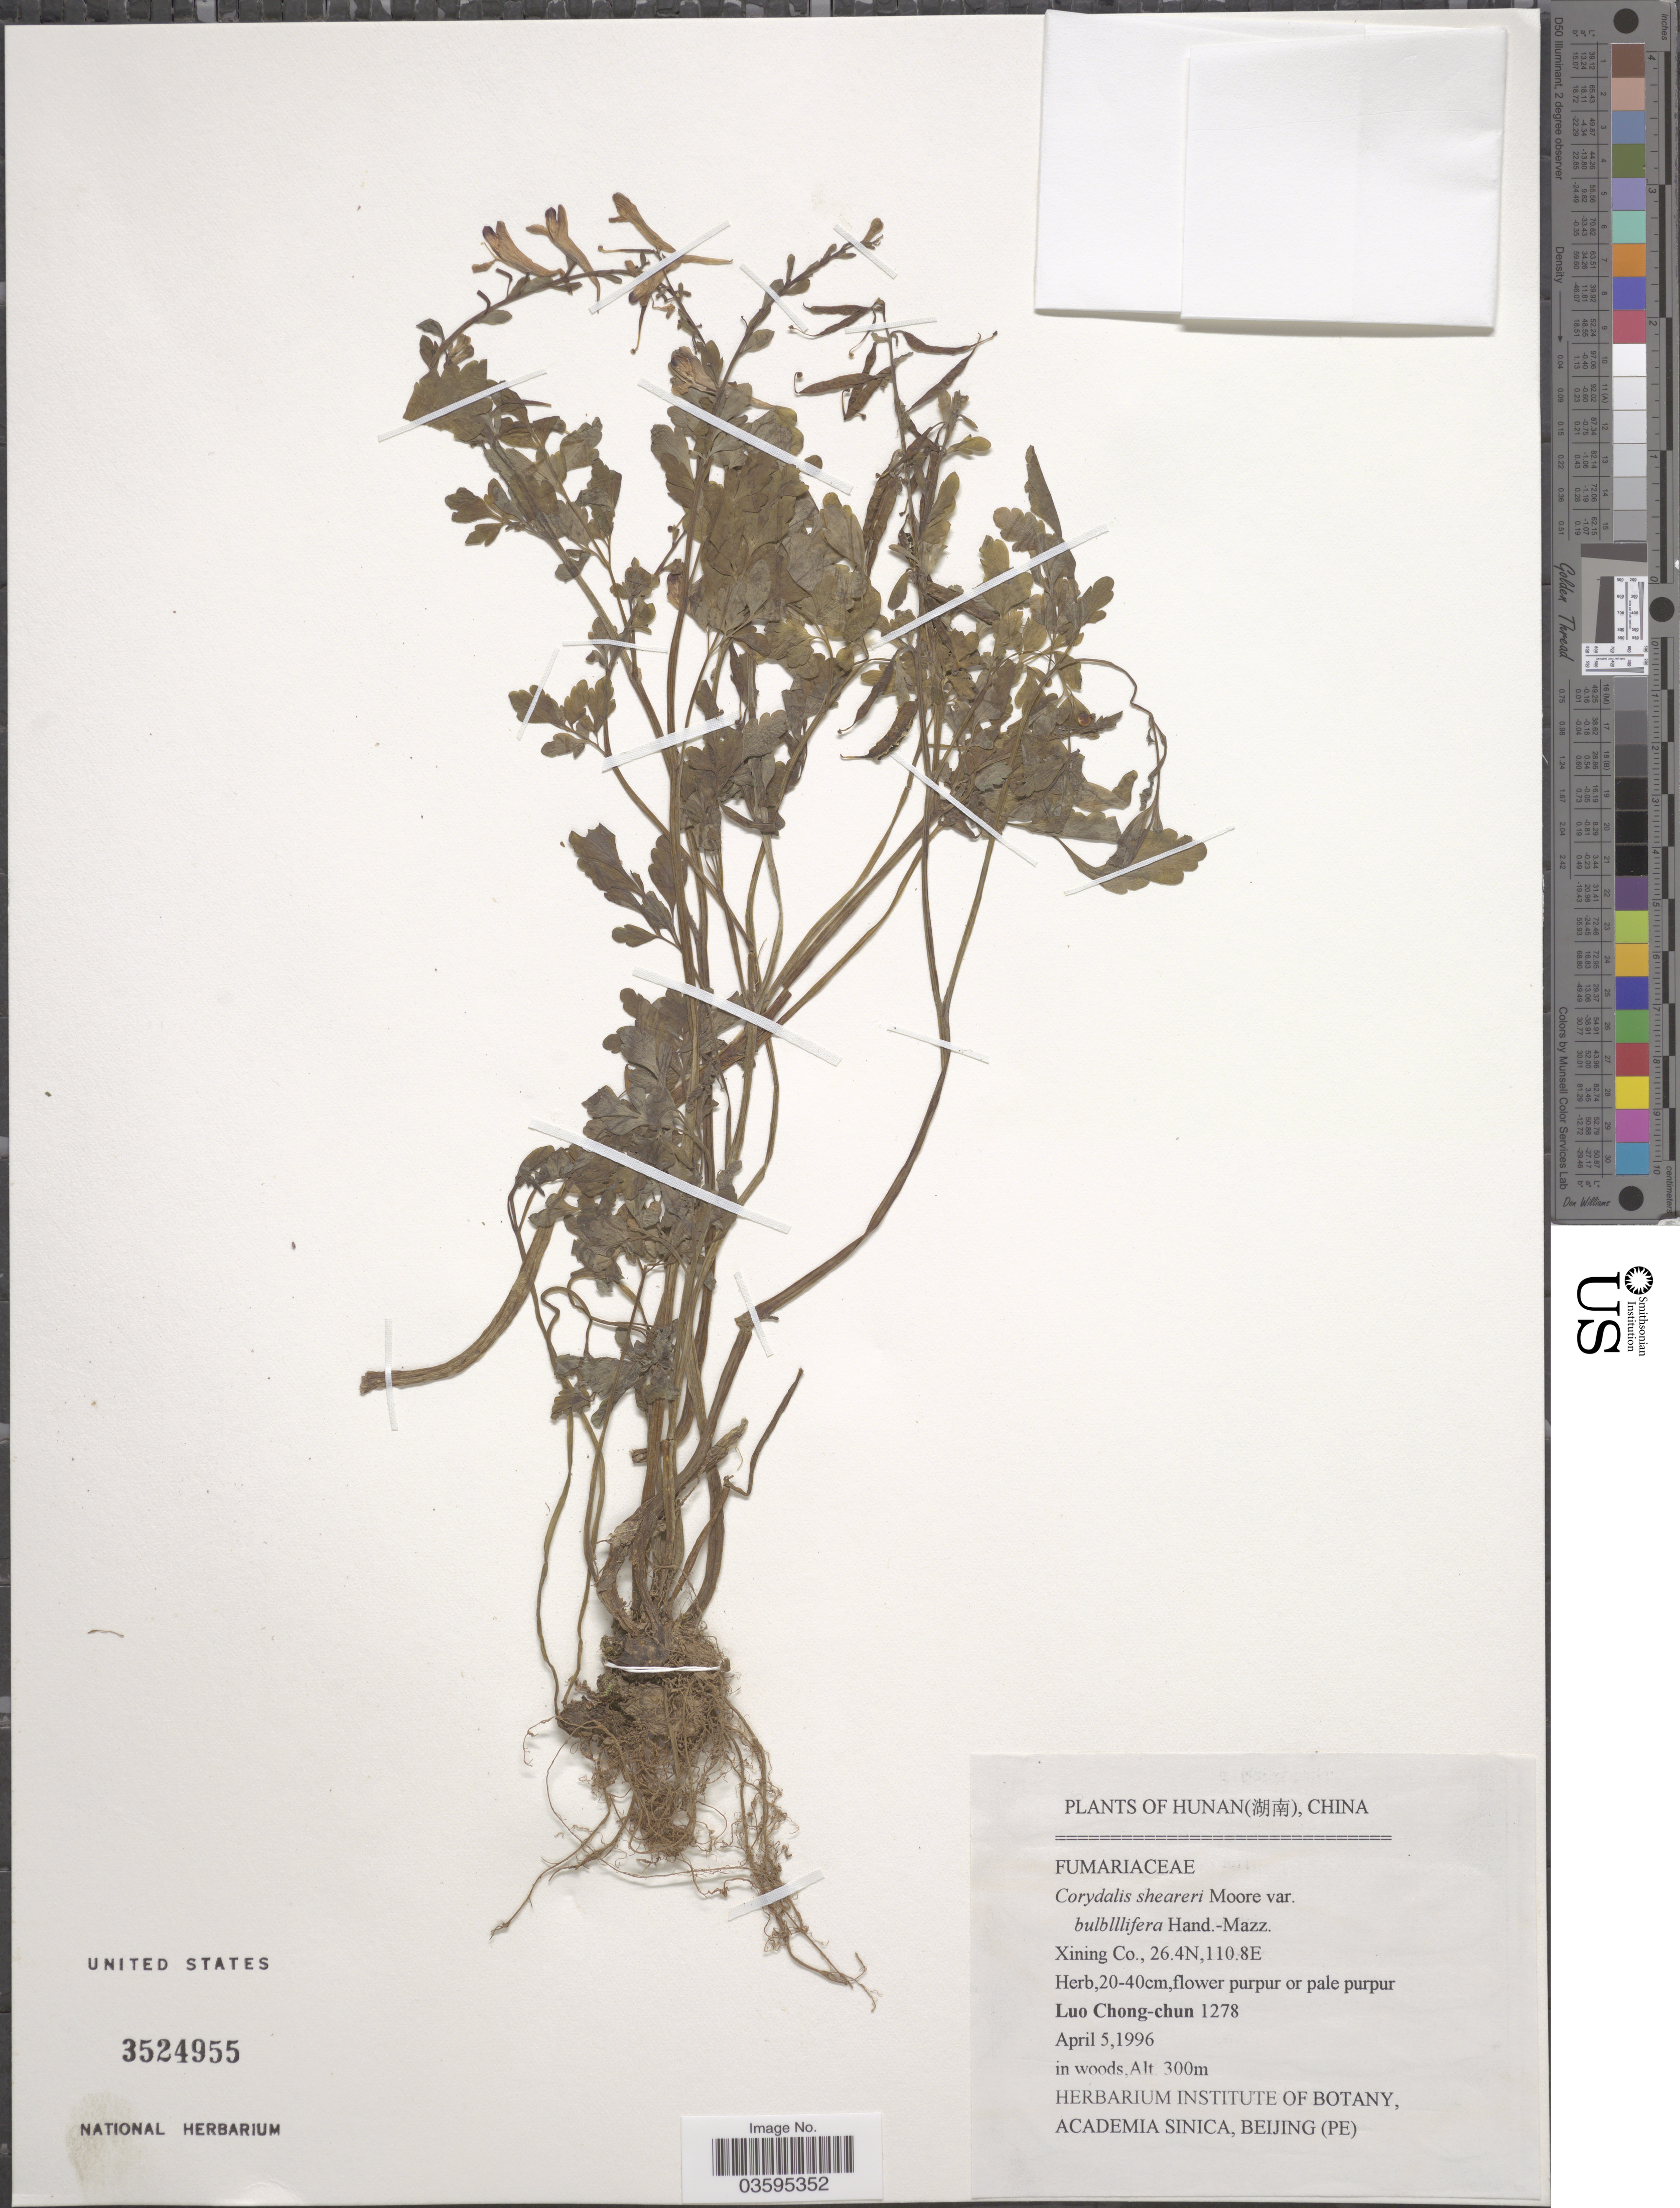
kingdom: Plantae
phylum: Tracheophyta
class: Magnoliopsida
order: Ranunculales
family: Papaveraceae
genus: Corydalis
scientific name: Corydalis sheareri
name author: S. Moore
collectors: L. Chong-Chun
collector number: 1278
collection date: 1996-04-05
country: China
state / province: Hunan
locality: Xining Co.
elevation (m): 300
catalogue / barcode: US 3524955